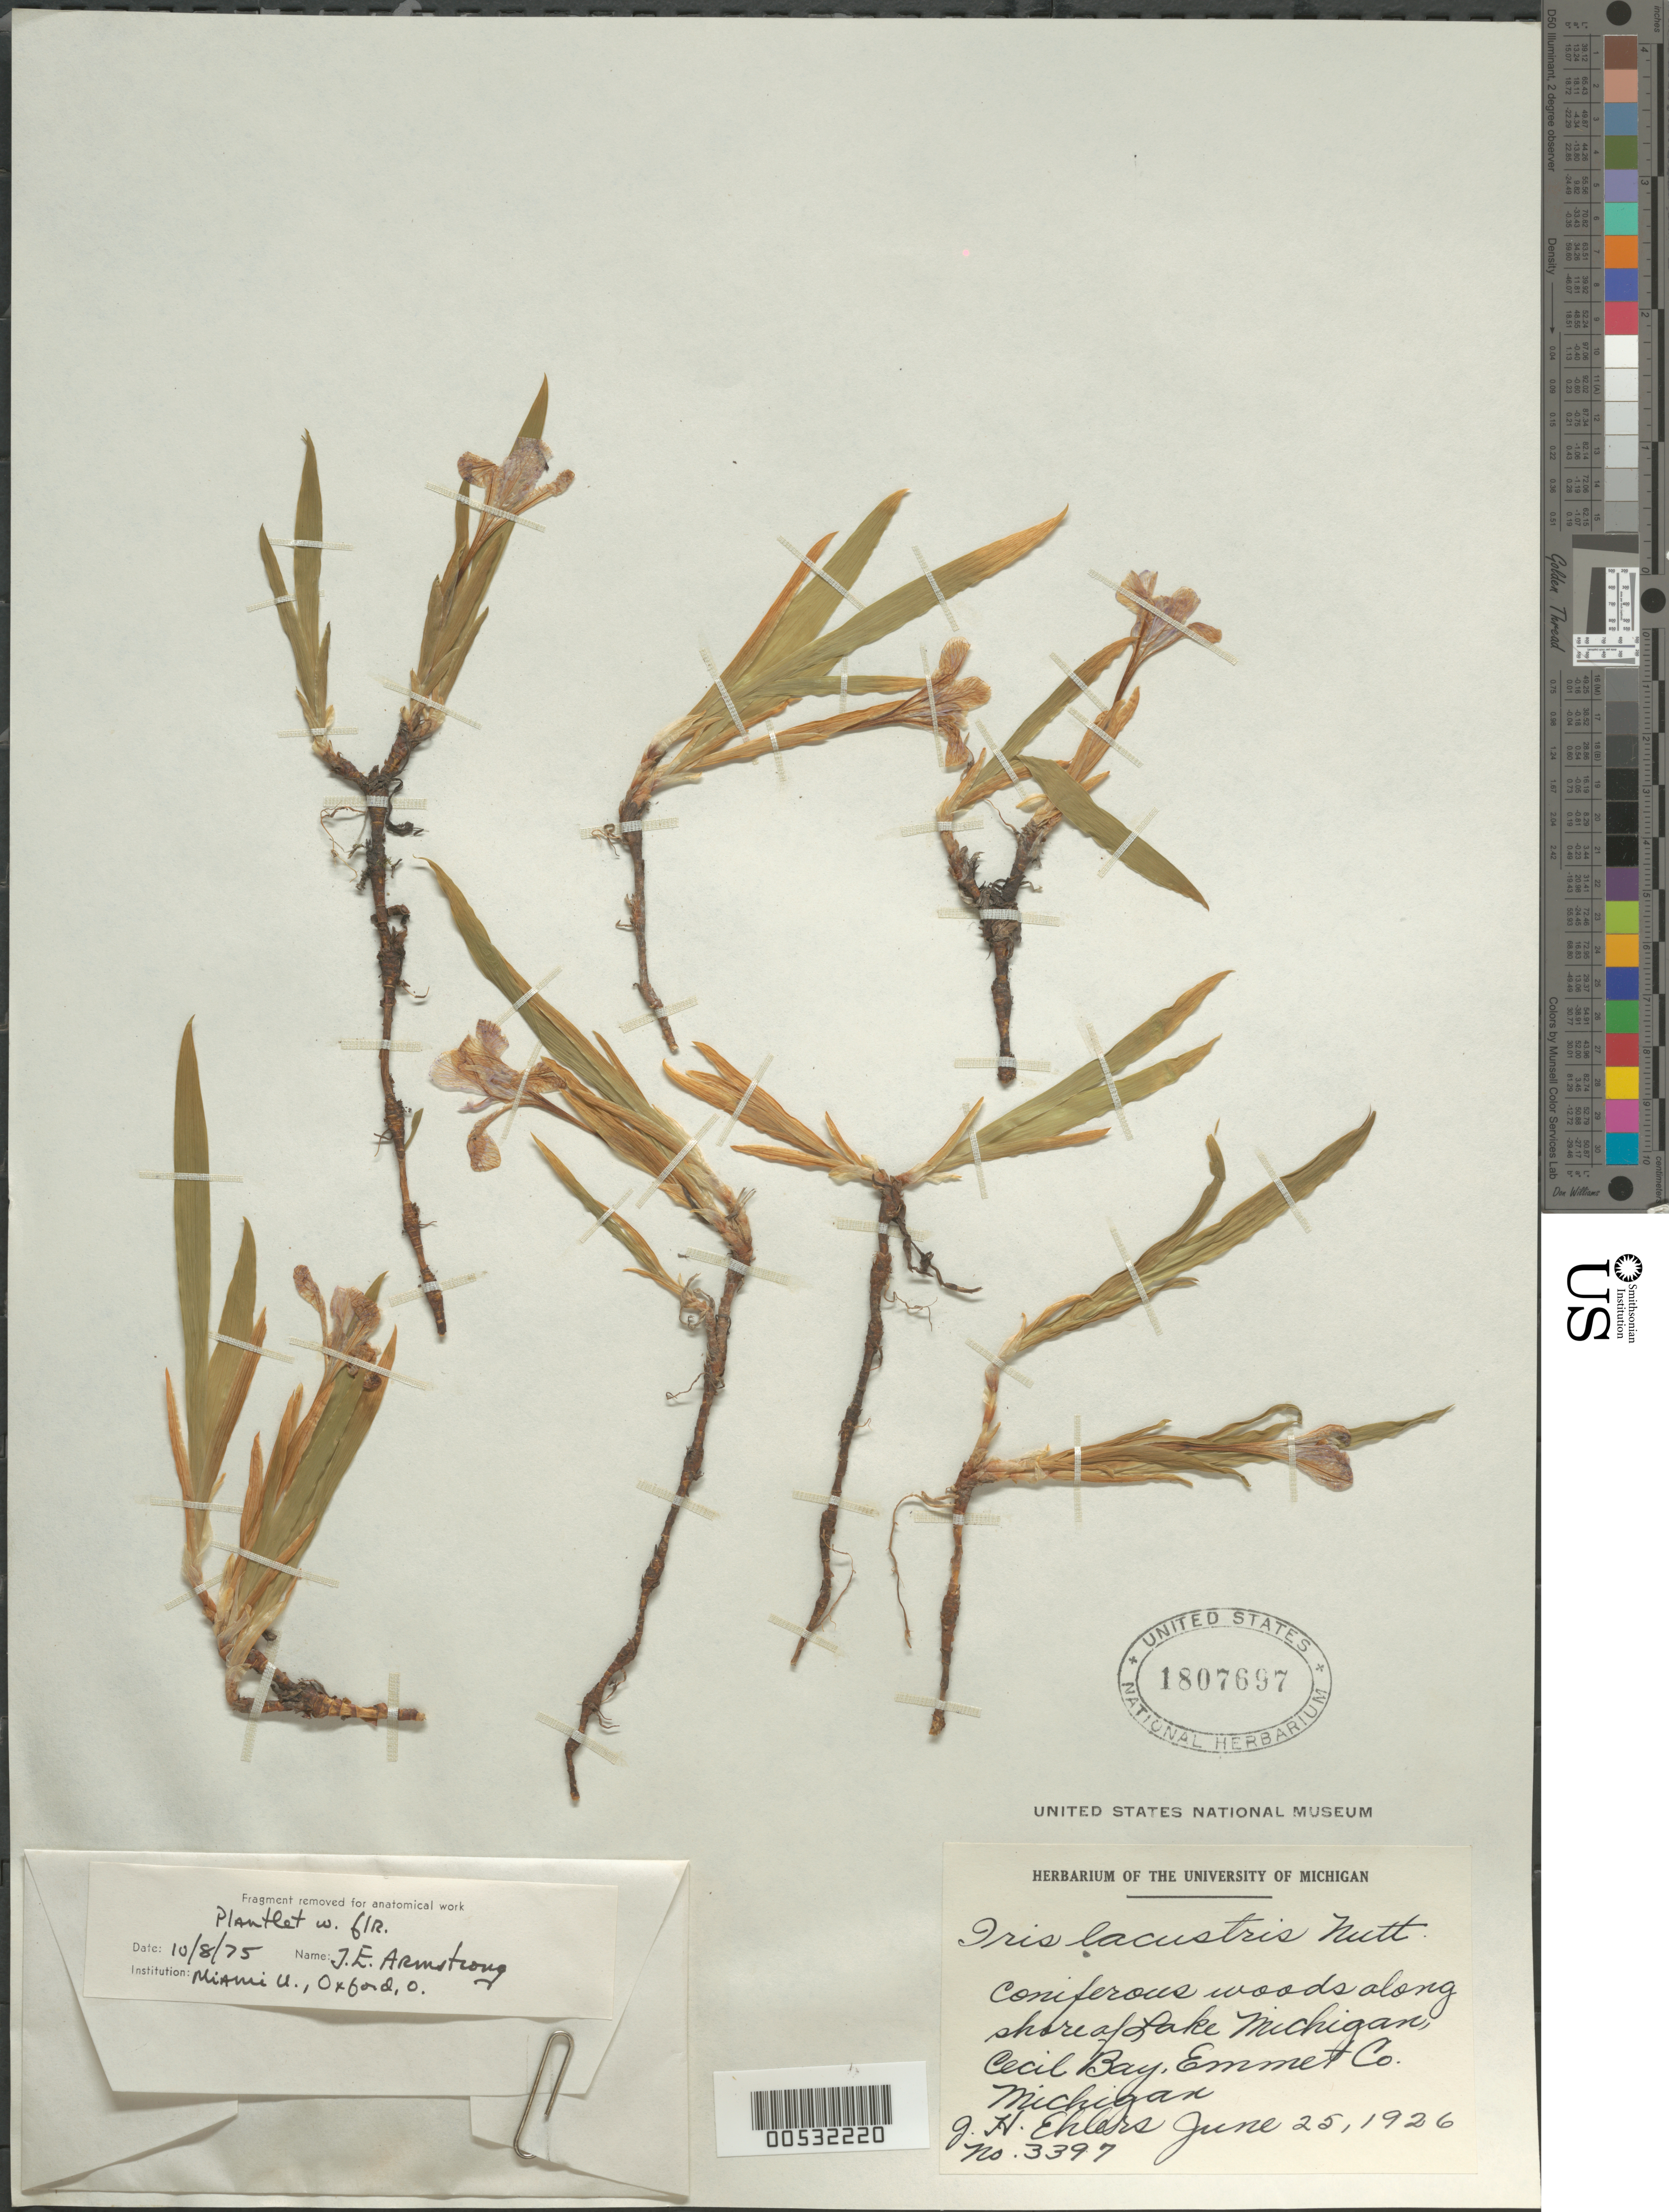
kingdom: Plantae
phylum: Tracheophyta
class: Liliopsida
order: Liliales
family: Liliaceae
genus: Erythronium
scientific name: Erythronium propullans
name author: A. Gray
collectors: A. L. Ballard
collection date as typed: May 1892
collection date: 1892-05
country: United States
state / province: Minnesota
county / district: Goodhue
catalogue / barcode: US 310328